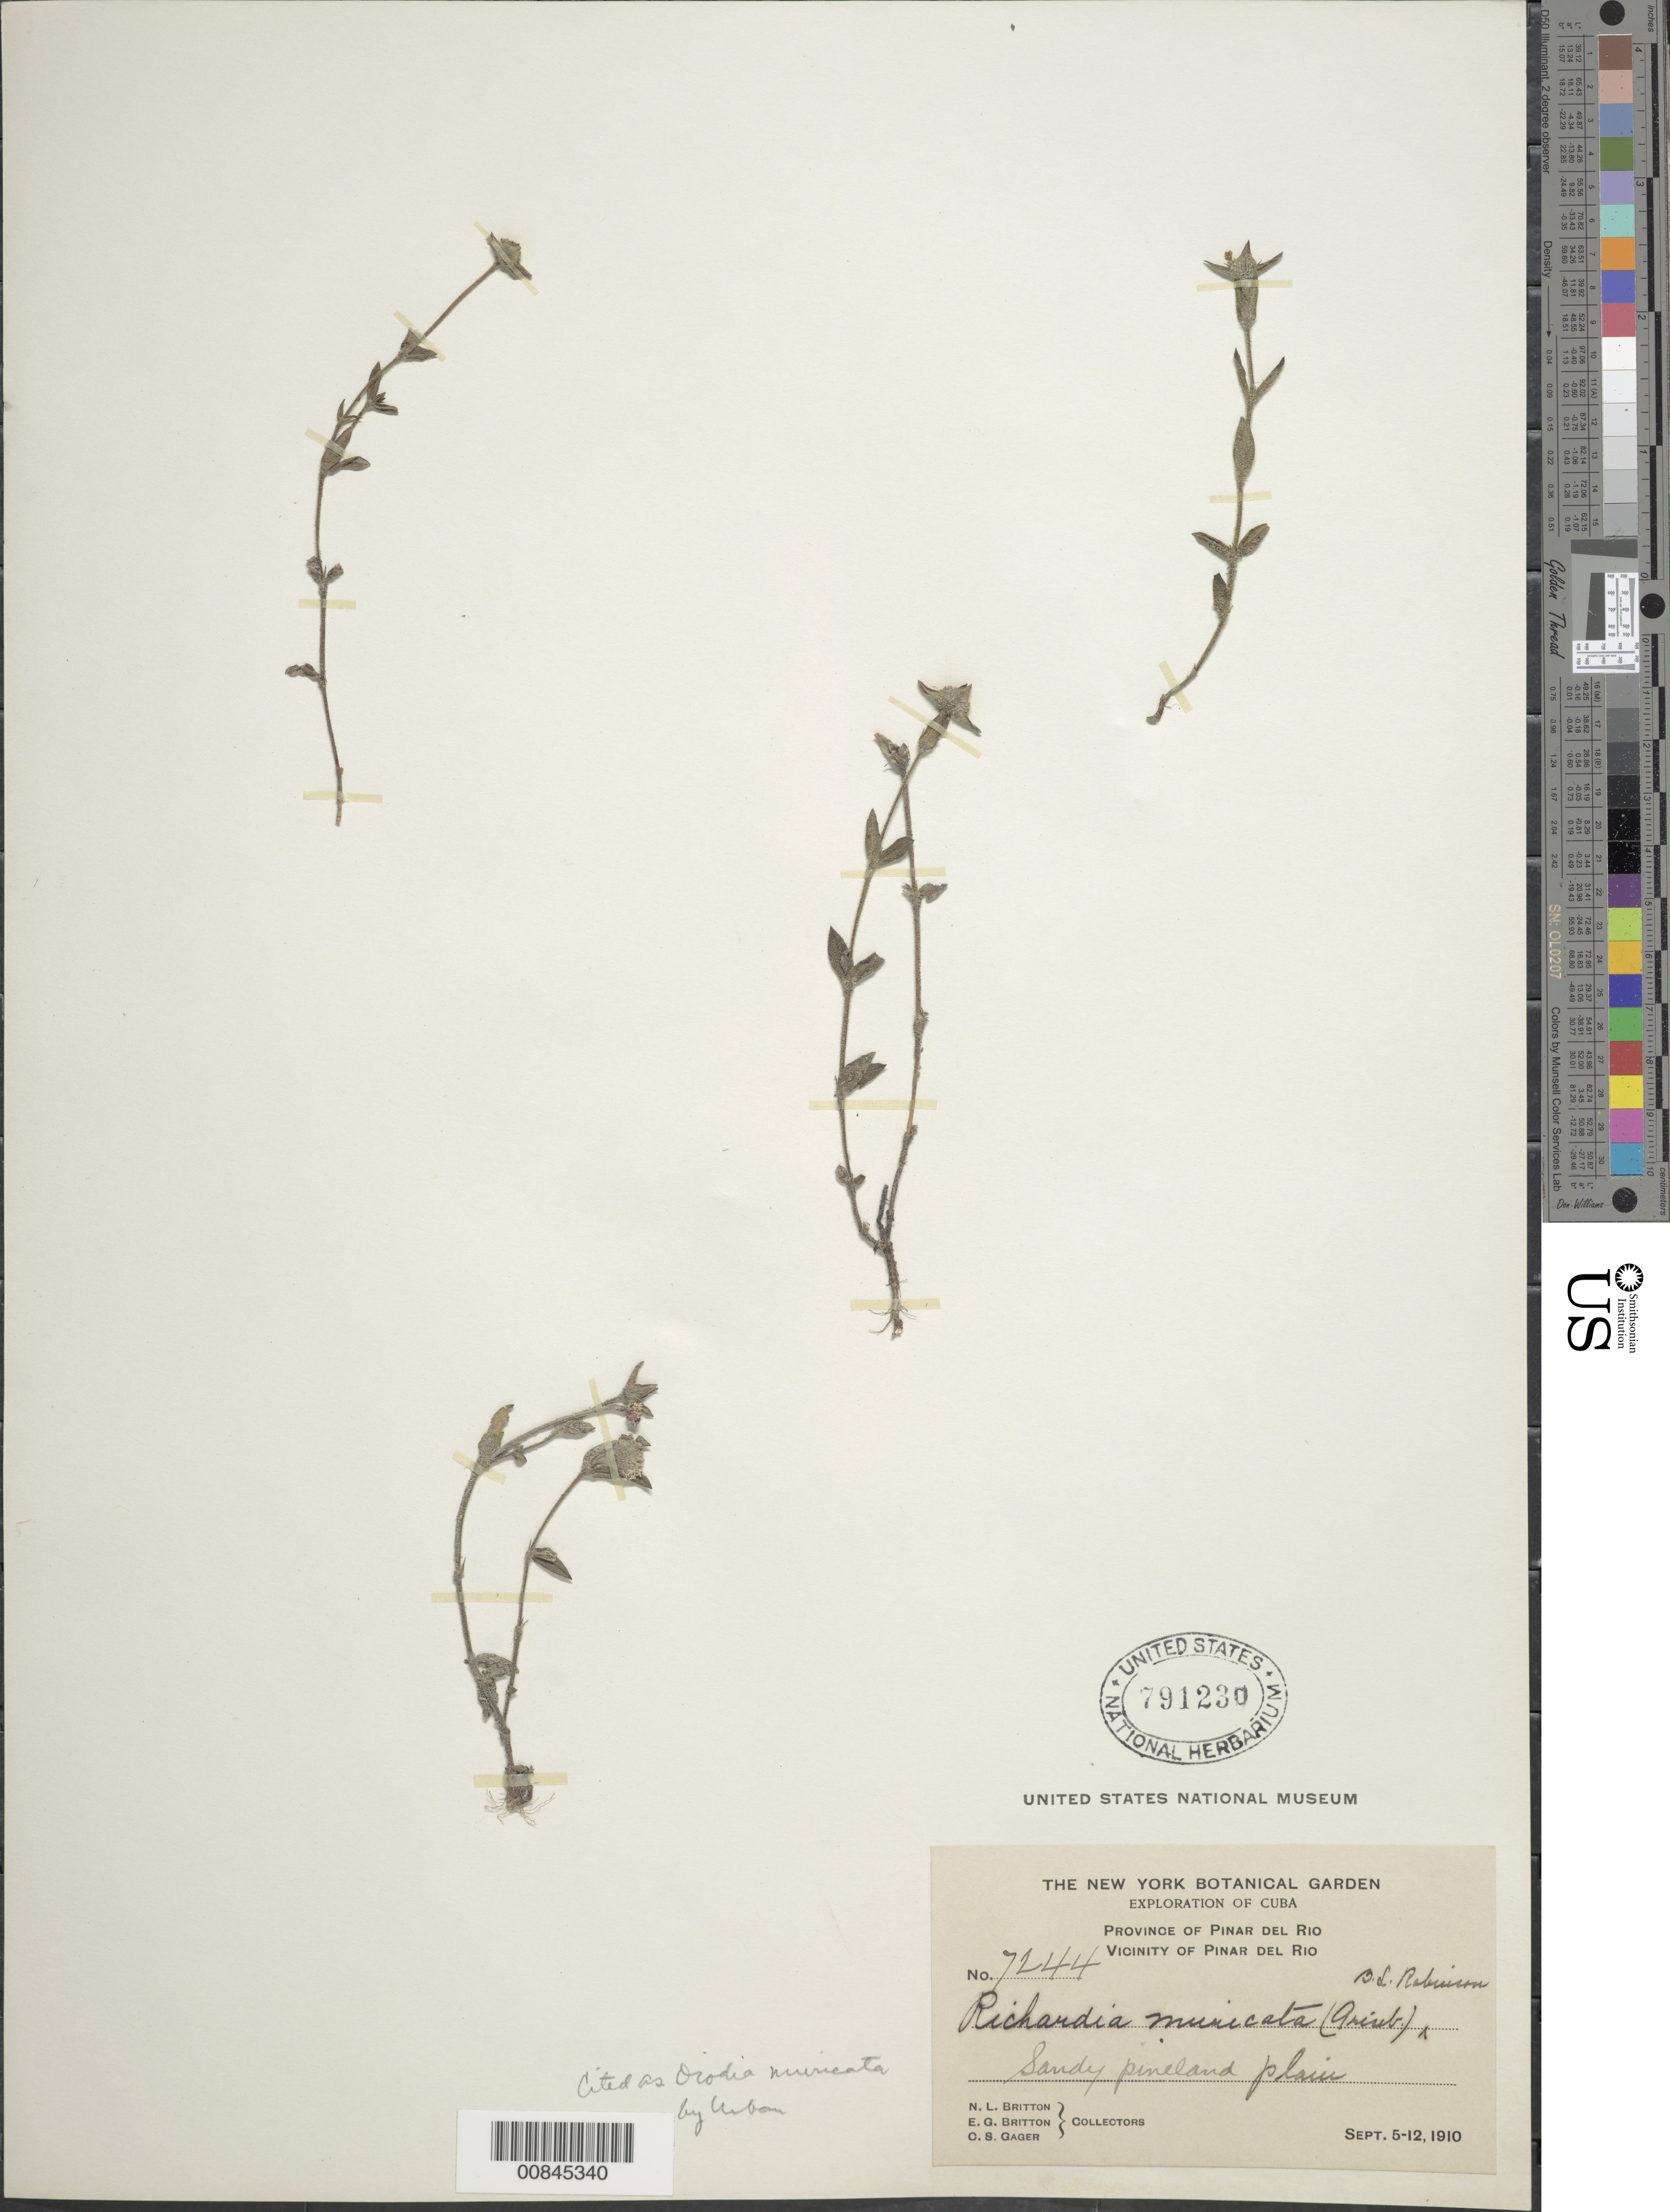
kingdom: Plantae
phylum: Tracheophyta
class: Magnoliopsida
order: Gentianales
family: Rubiaceae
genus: Richardia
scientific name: Richardia arenicola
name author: (Britton & P. Wilson) W.H. Lewis & R.L. Oliv.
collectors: N. Britton, E. G. Britton & C. Gager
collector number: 7244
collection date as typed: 05 Sep 1910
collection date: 1910-09-05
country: Cuba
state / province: Pinar del Río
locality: Vicinity of Pinar del Rio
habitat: Sandy pineland plain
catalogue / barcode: US 791230